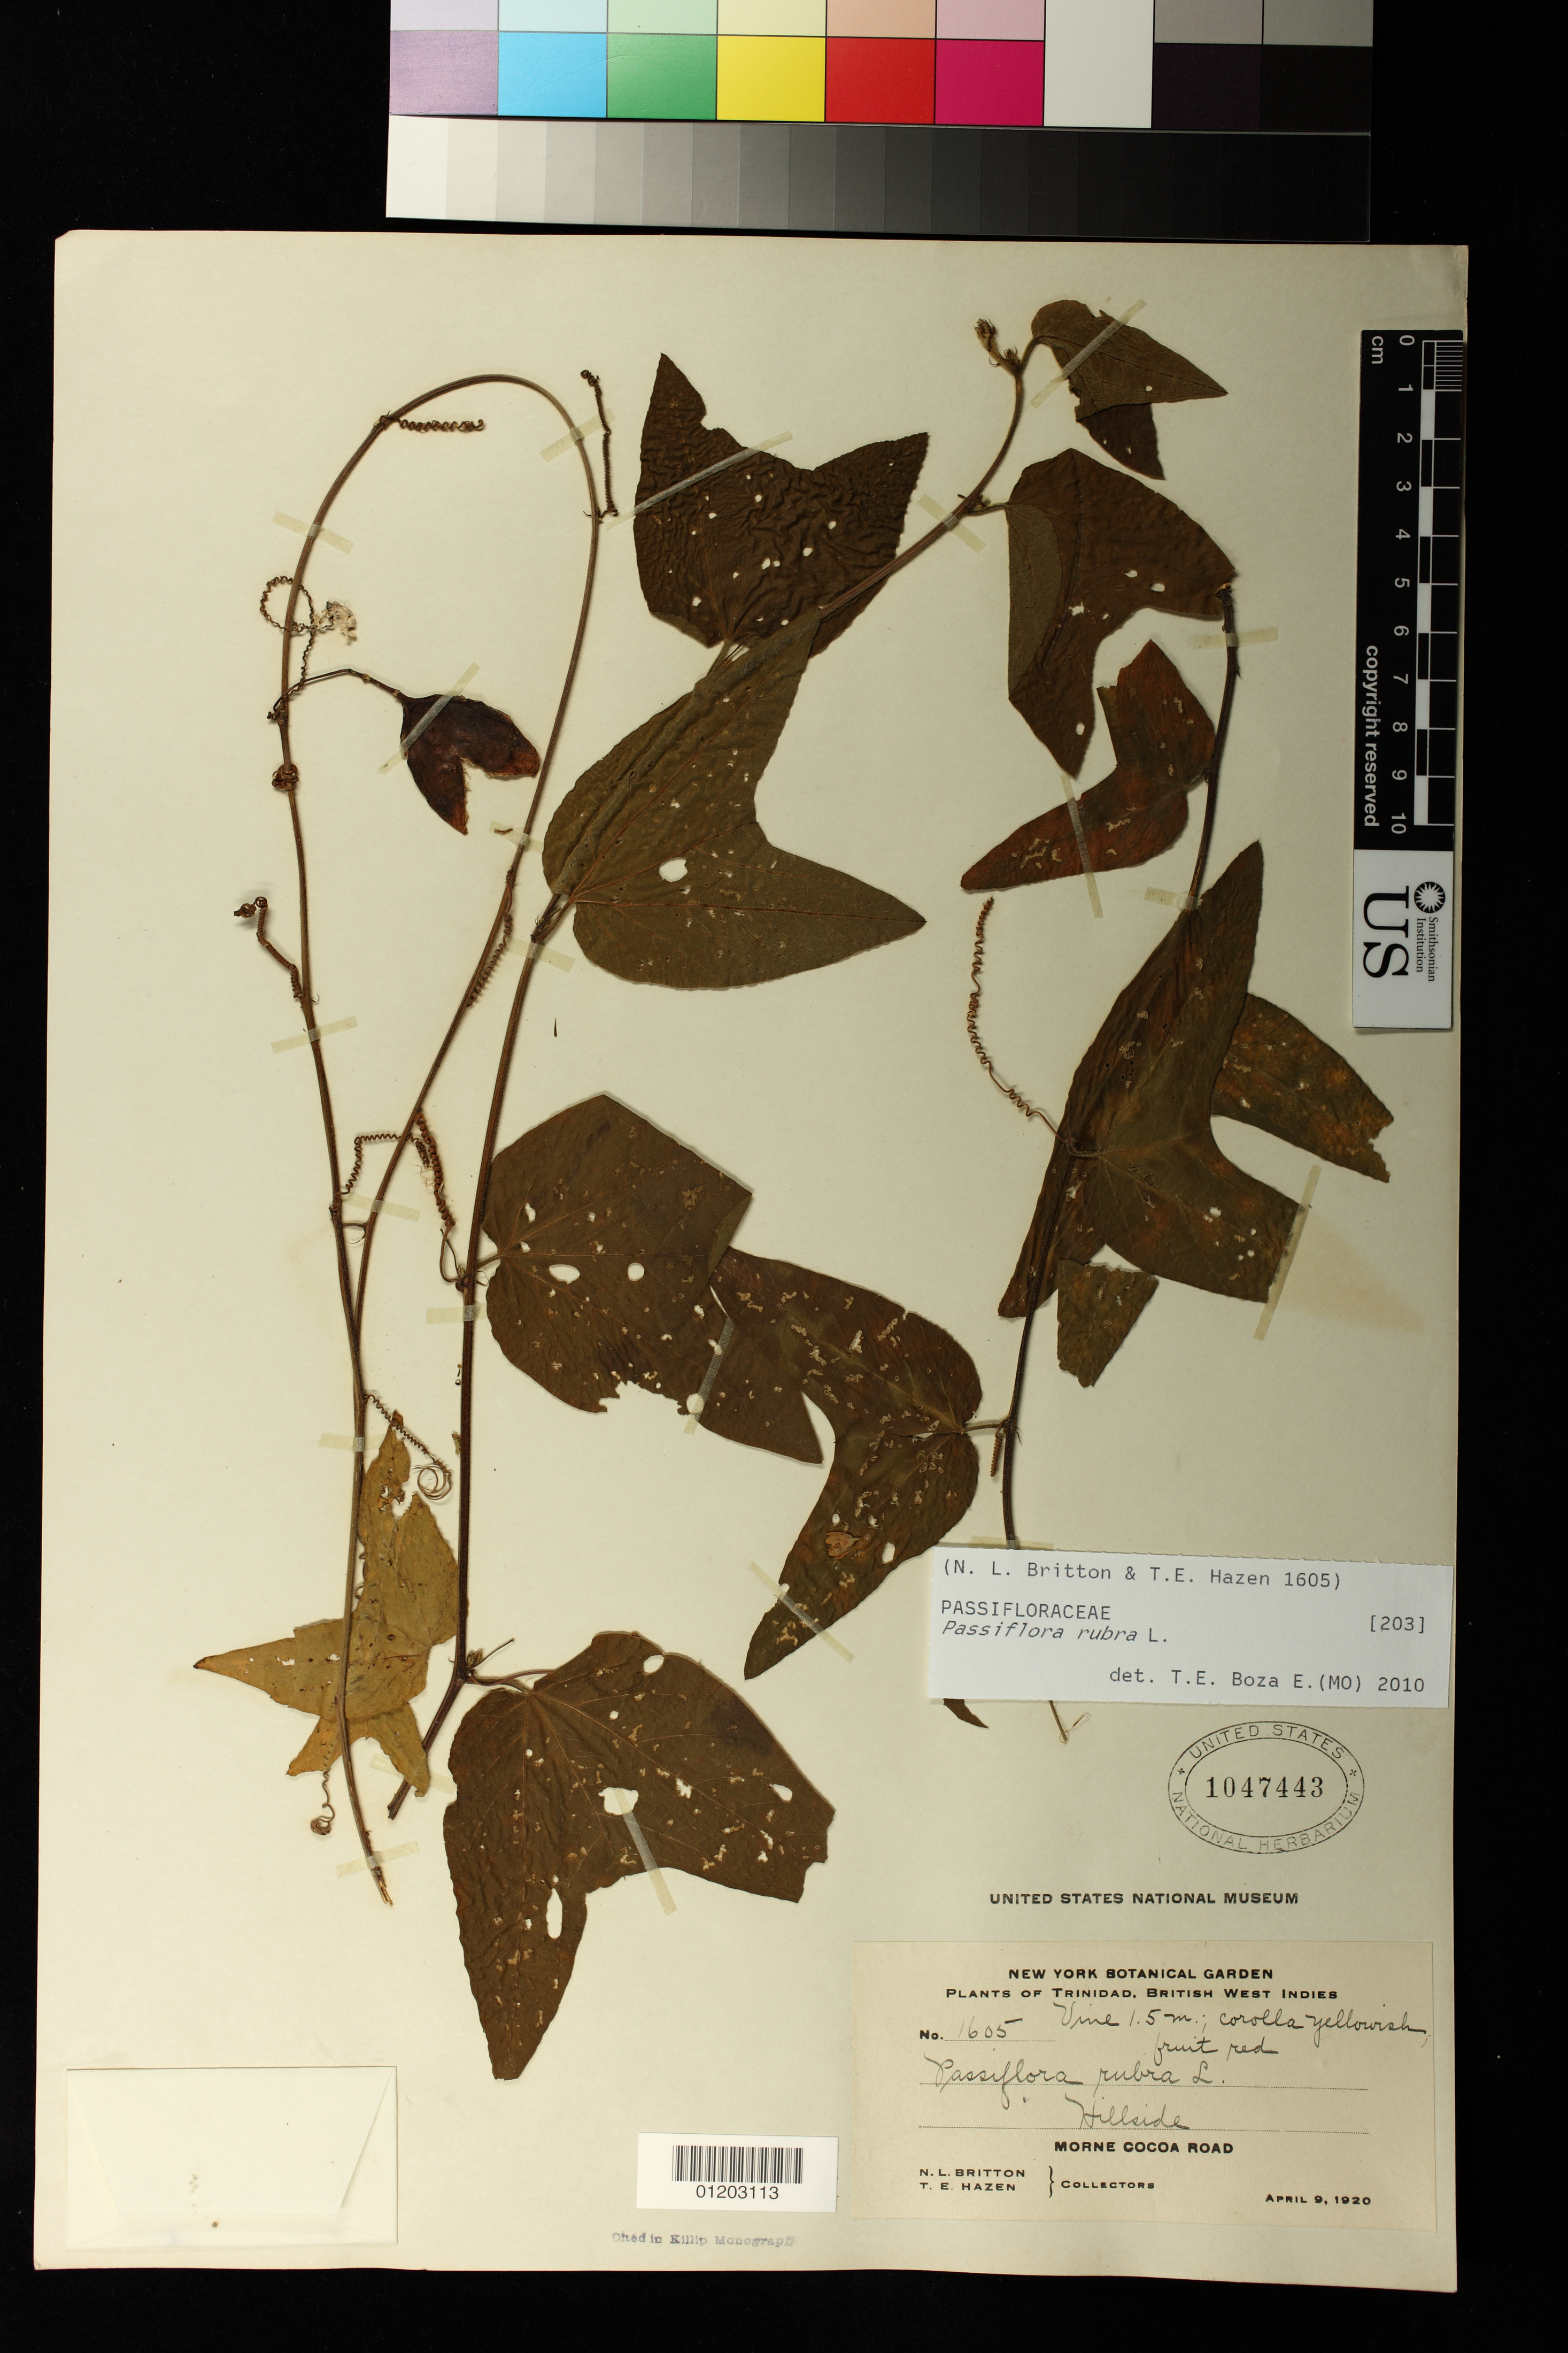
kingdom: Plantae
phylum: Tracheophyta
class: Magnoliopsida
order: Malpighiales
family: Passifloraceae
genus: Passiflora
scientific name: Passiflora rubra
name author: L.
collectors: N. Britton & T. E. Hazen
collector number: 1605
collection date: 1920-04-09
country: Trinidad and Tobago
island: Trinidad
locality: Morne Cocoa Road, Hillside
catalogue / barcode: US 1047443